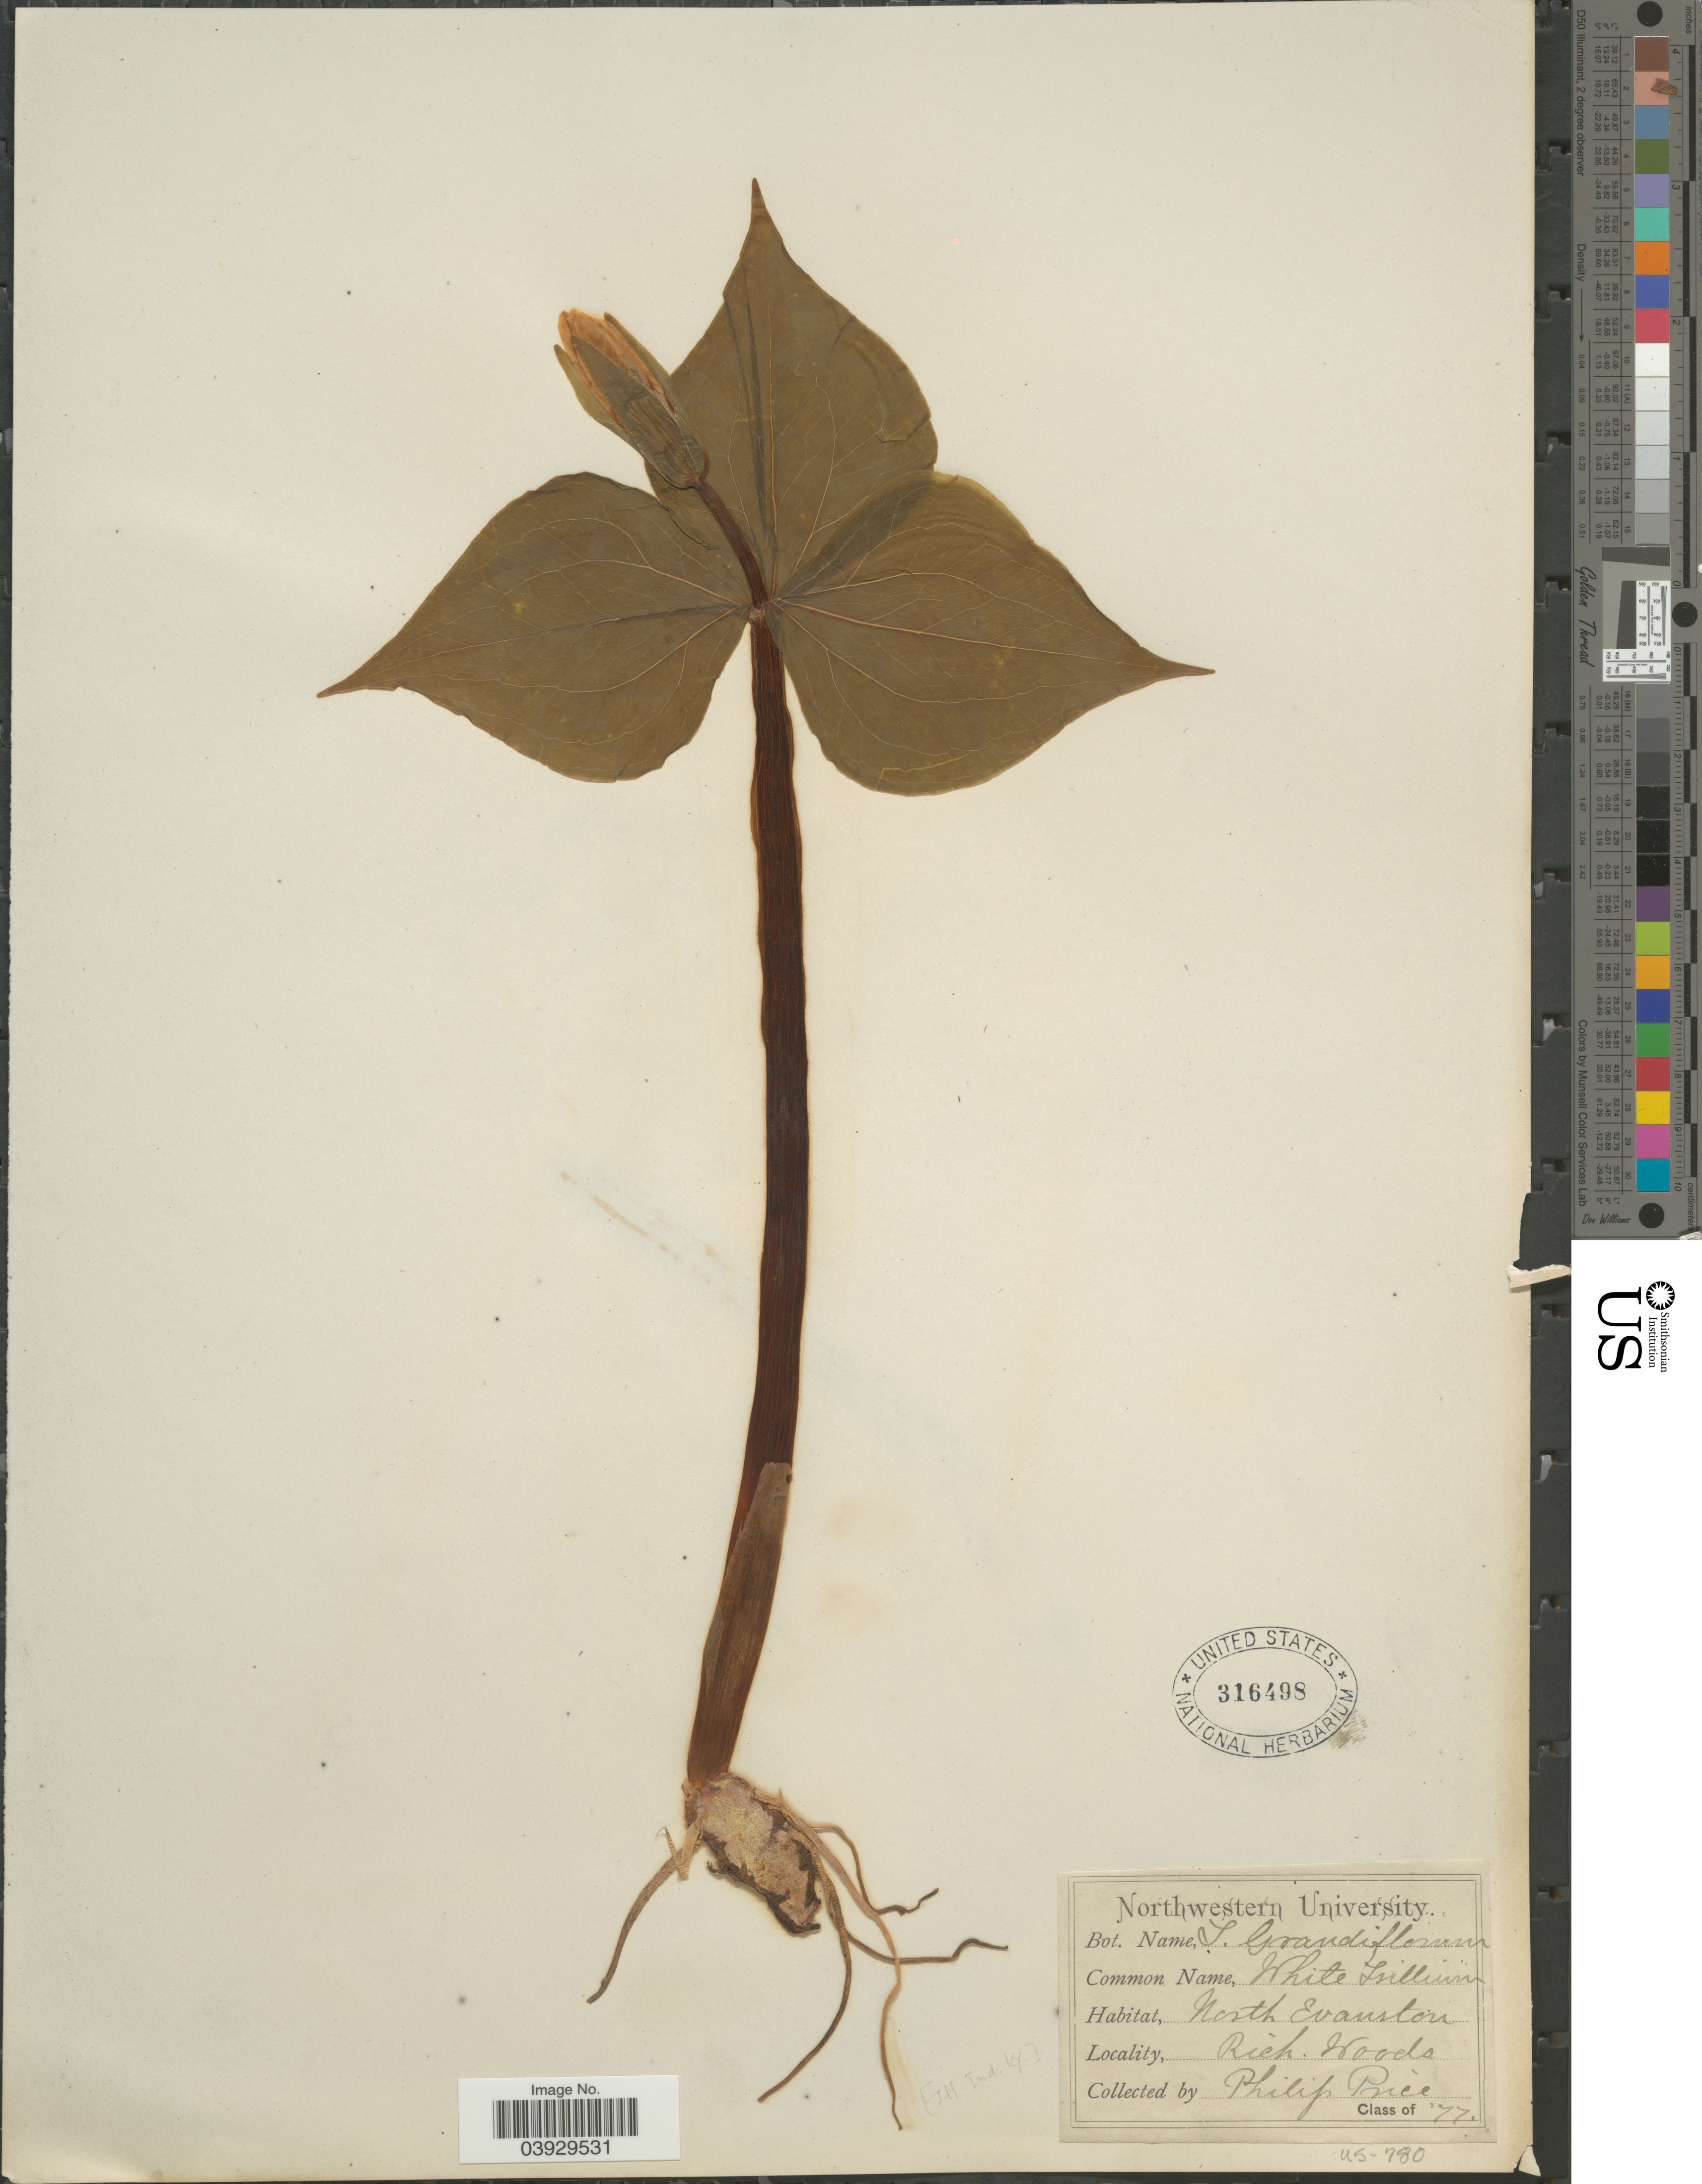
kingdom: Plantae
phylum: Tracheophyta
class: Liliopsida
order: Liliales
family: Melanthiaceae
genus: Trillium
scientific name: Trillium grandiflorum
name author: (Michx.) Salisb.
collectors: P. Price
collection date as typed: Transcribed d/m/y: //77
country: United States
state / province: Illinois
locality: North Evanston. Ill. Ind. Ky.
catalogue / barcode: US 316498